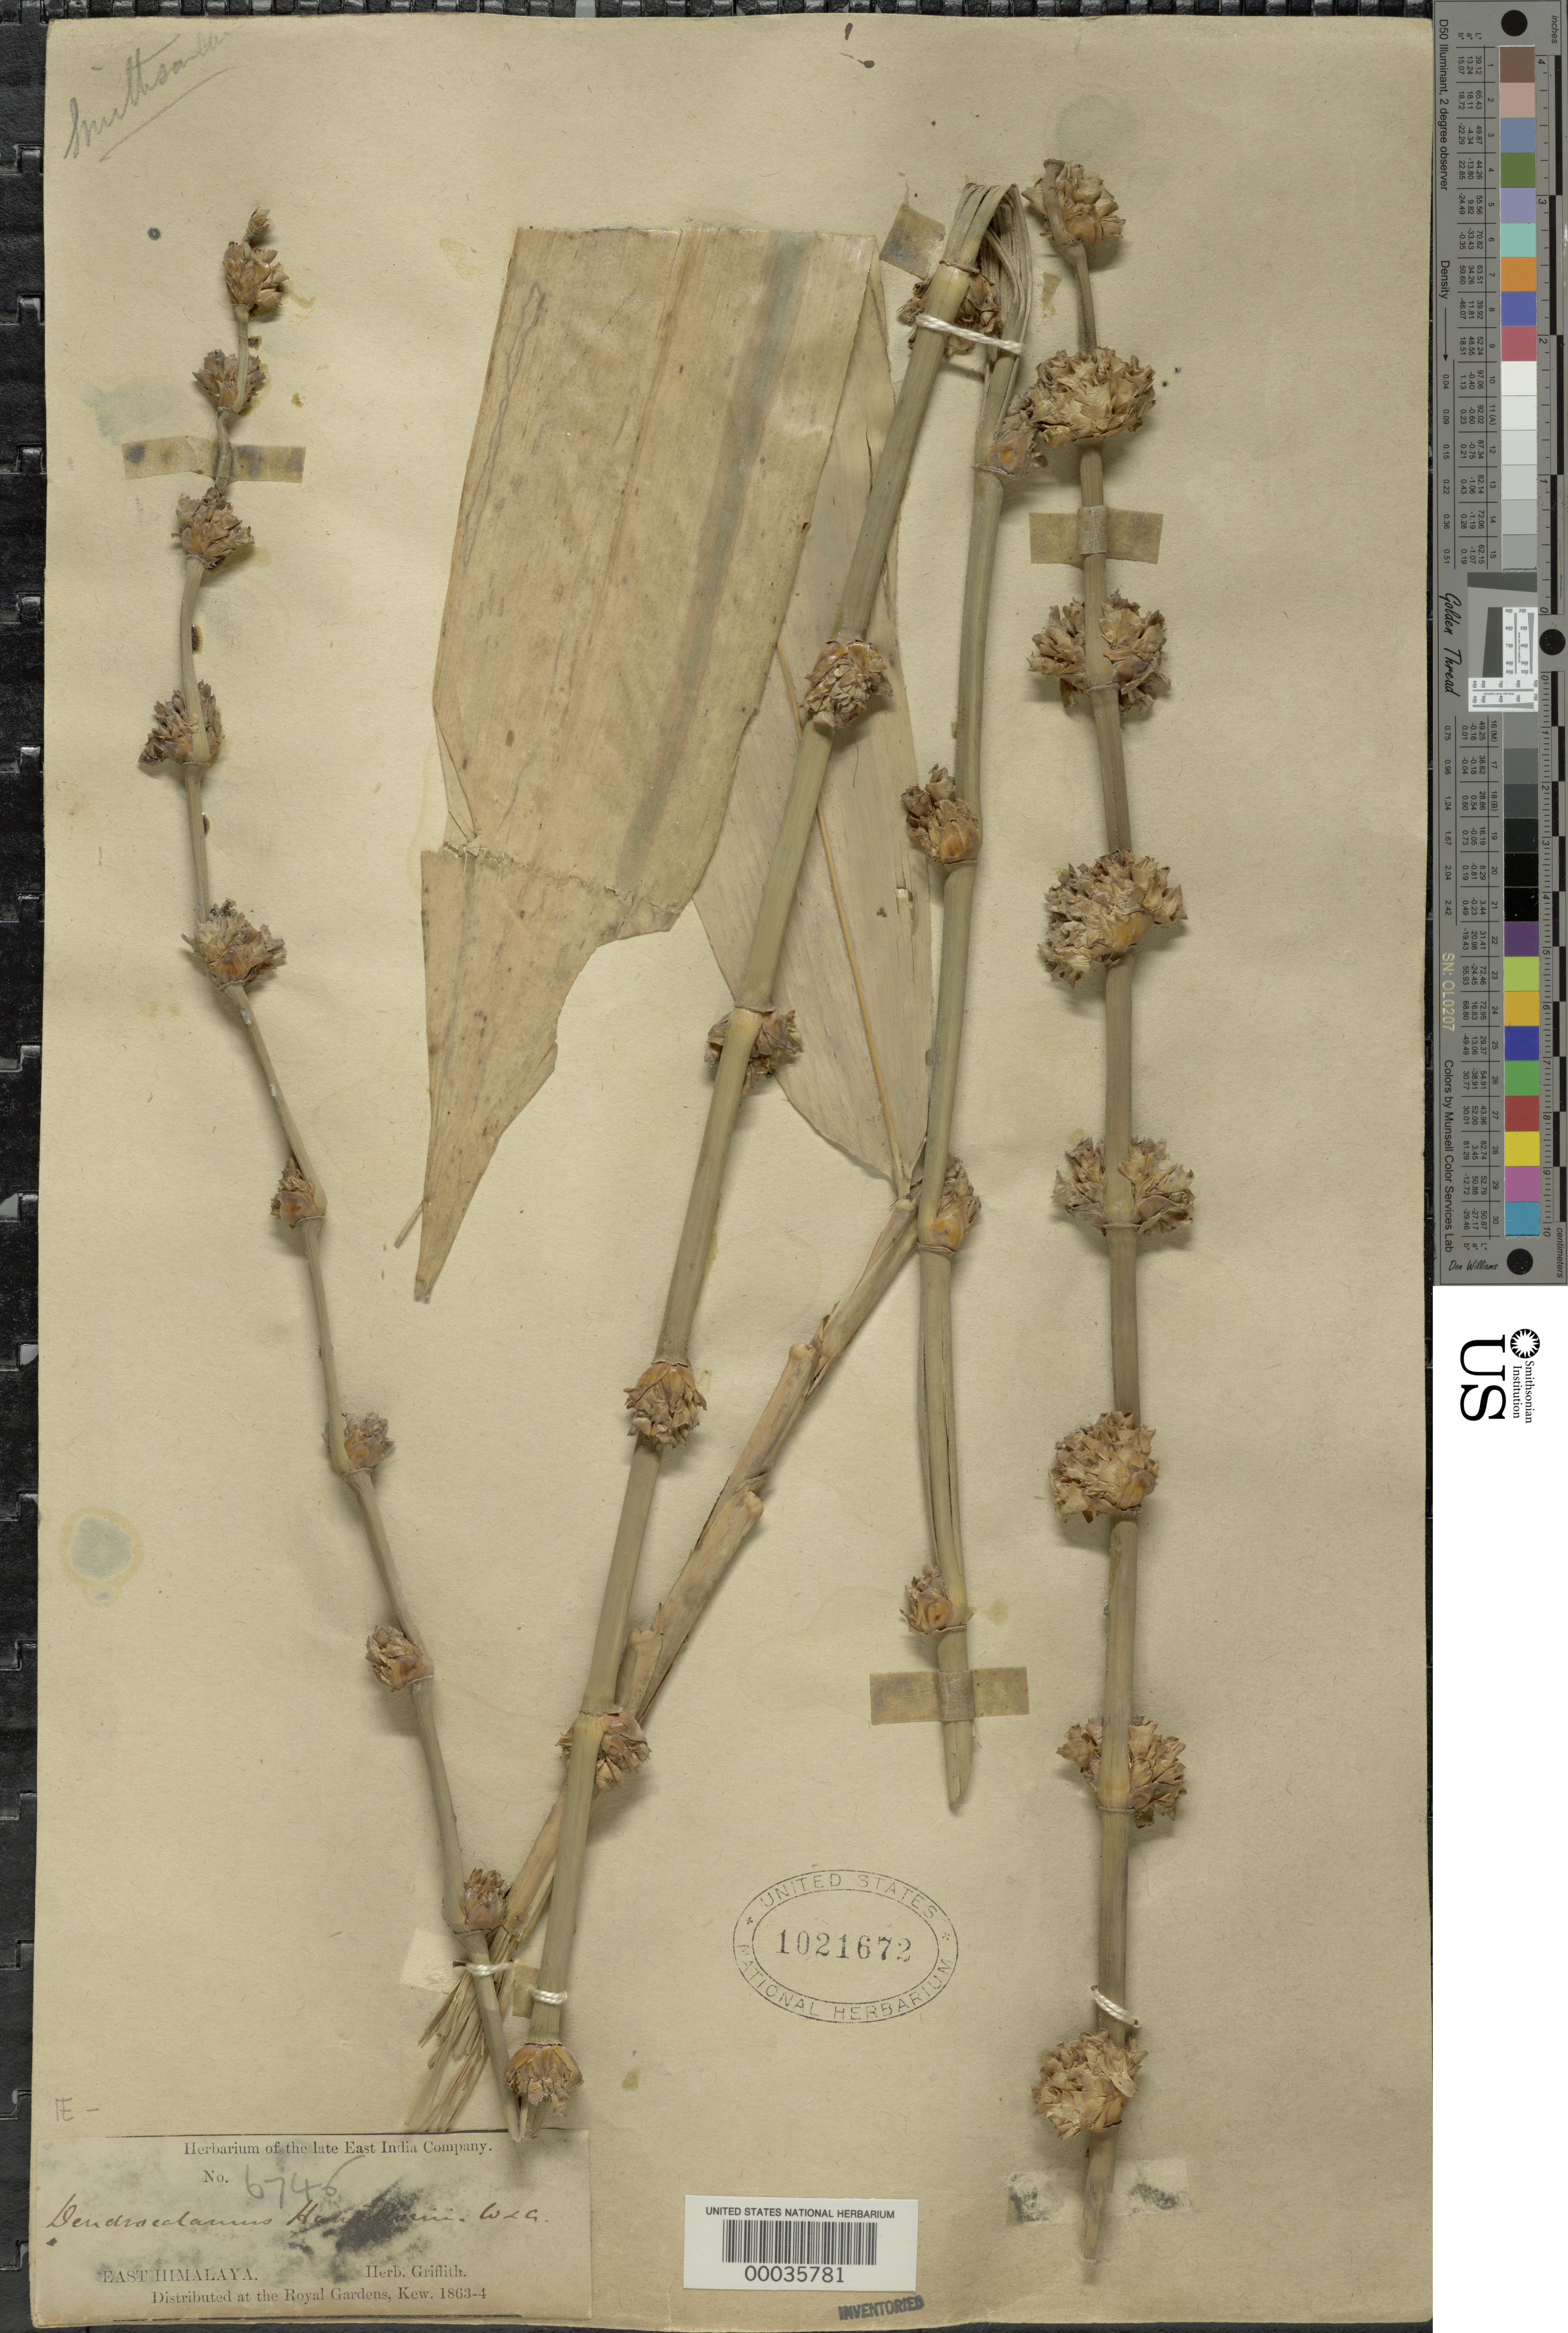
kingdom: Plantae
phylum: Tracheophyta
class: Liliopsida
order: Poales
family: Poaceae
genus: Dendrocalamus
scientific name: Dendrocalamus hamiltonii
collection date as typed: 1863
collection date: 1863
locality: East Himalaya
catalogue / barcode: US 1021672